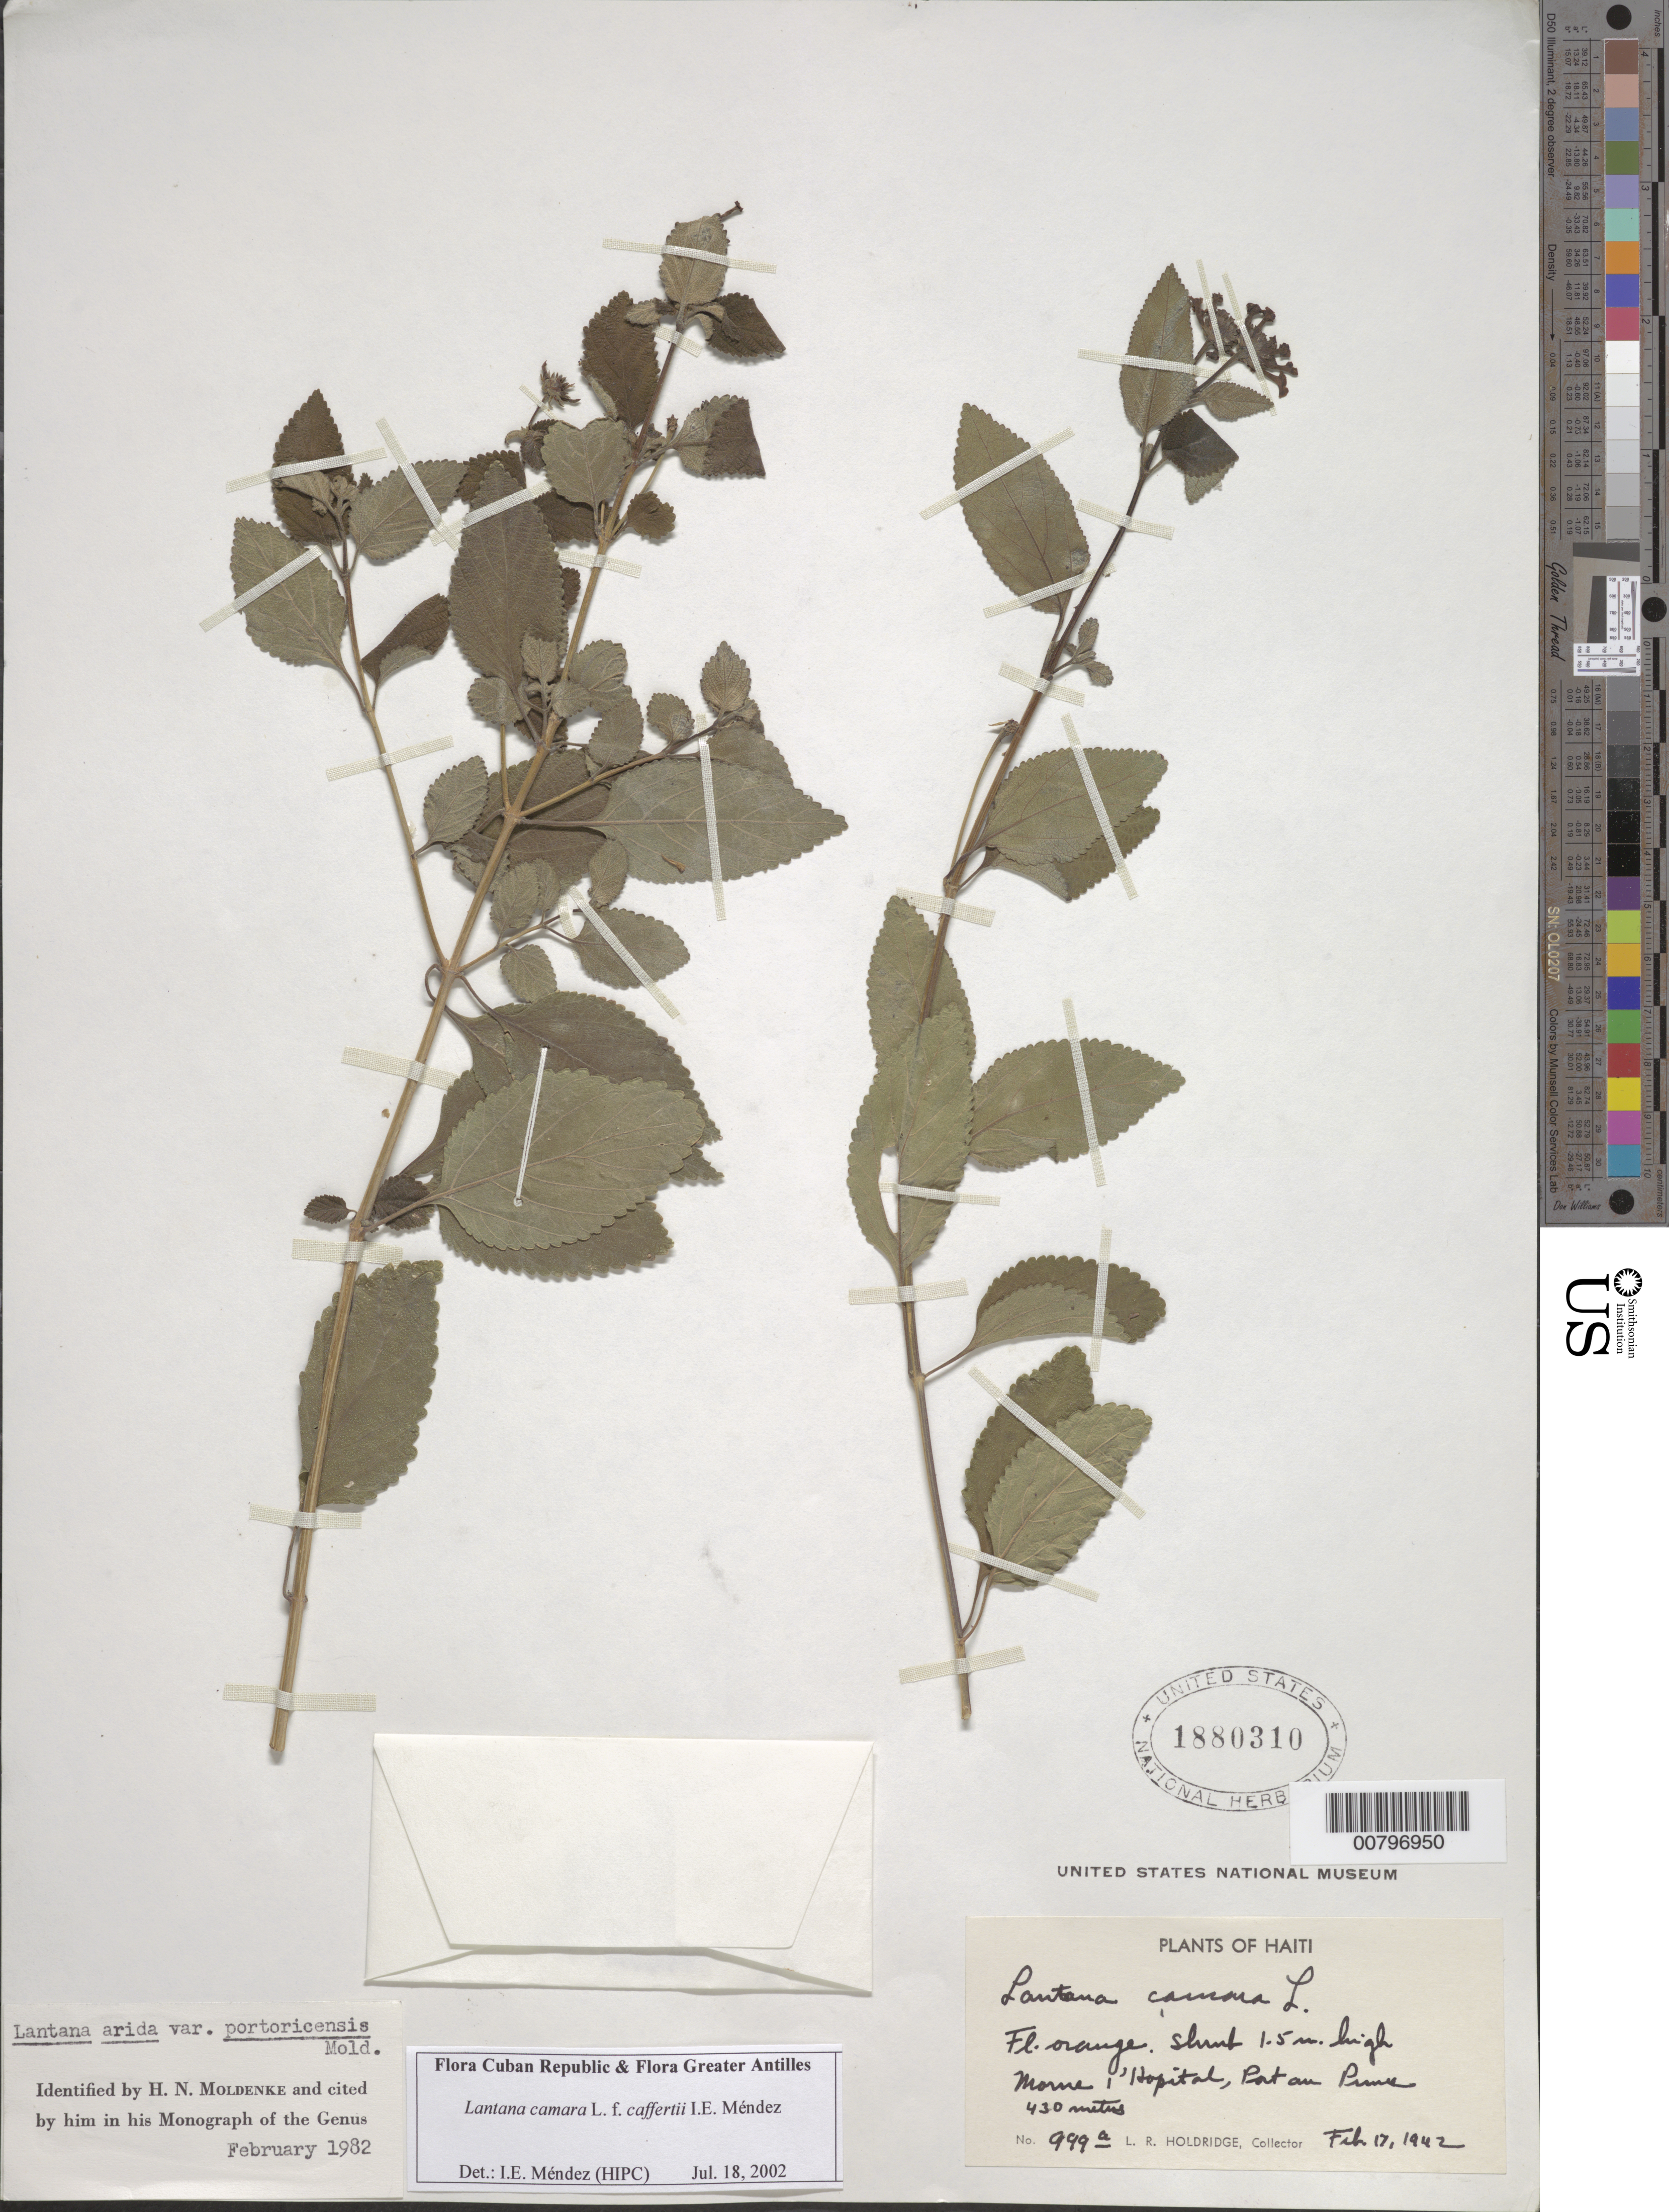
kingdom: Plantae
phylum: Tracheophyta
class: Magnoliopsida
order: Lamiales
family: Verbenaceae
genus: Lantana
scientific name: Lantana camara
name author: L.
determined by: Méndez, Isidro E., (HIPC)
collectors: L. Holdridge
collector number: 999A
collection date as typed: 17 Feb 1942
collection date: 1942-02-17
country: Haiti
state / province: Ouest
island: Hispaniola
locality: Port au Prince, Morne l'Hopital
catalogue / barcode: US 1880310